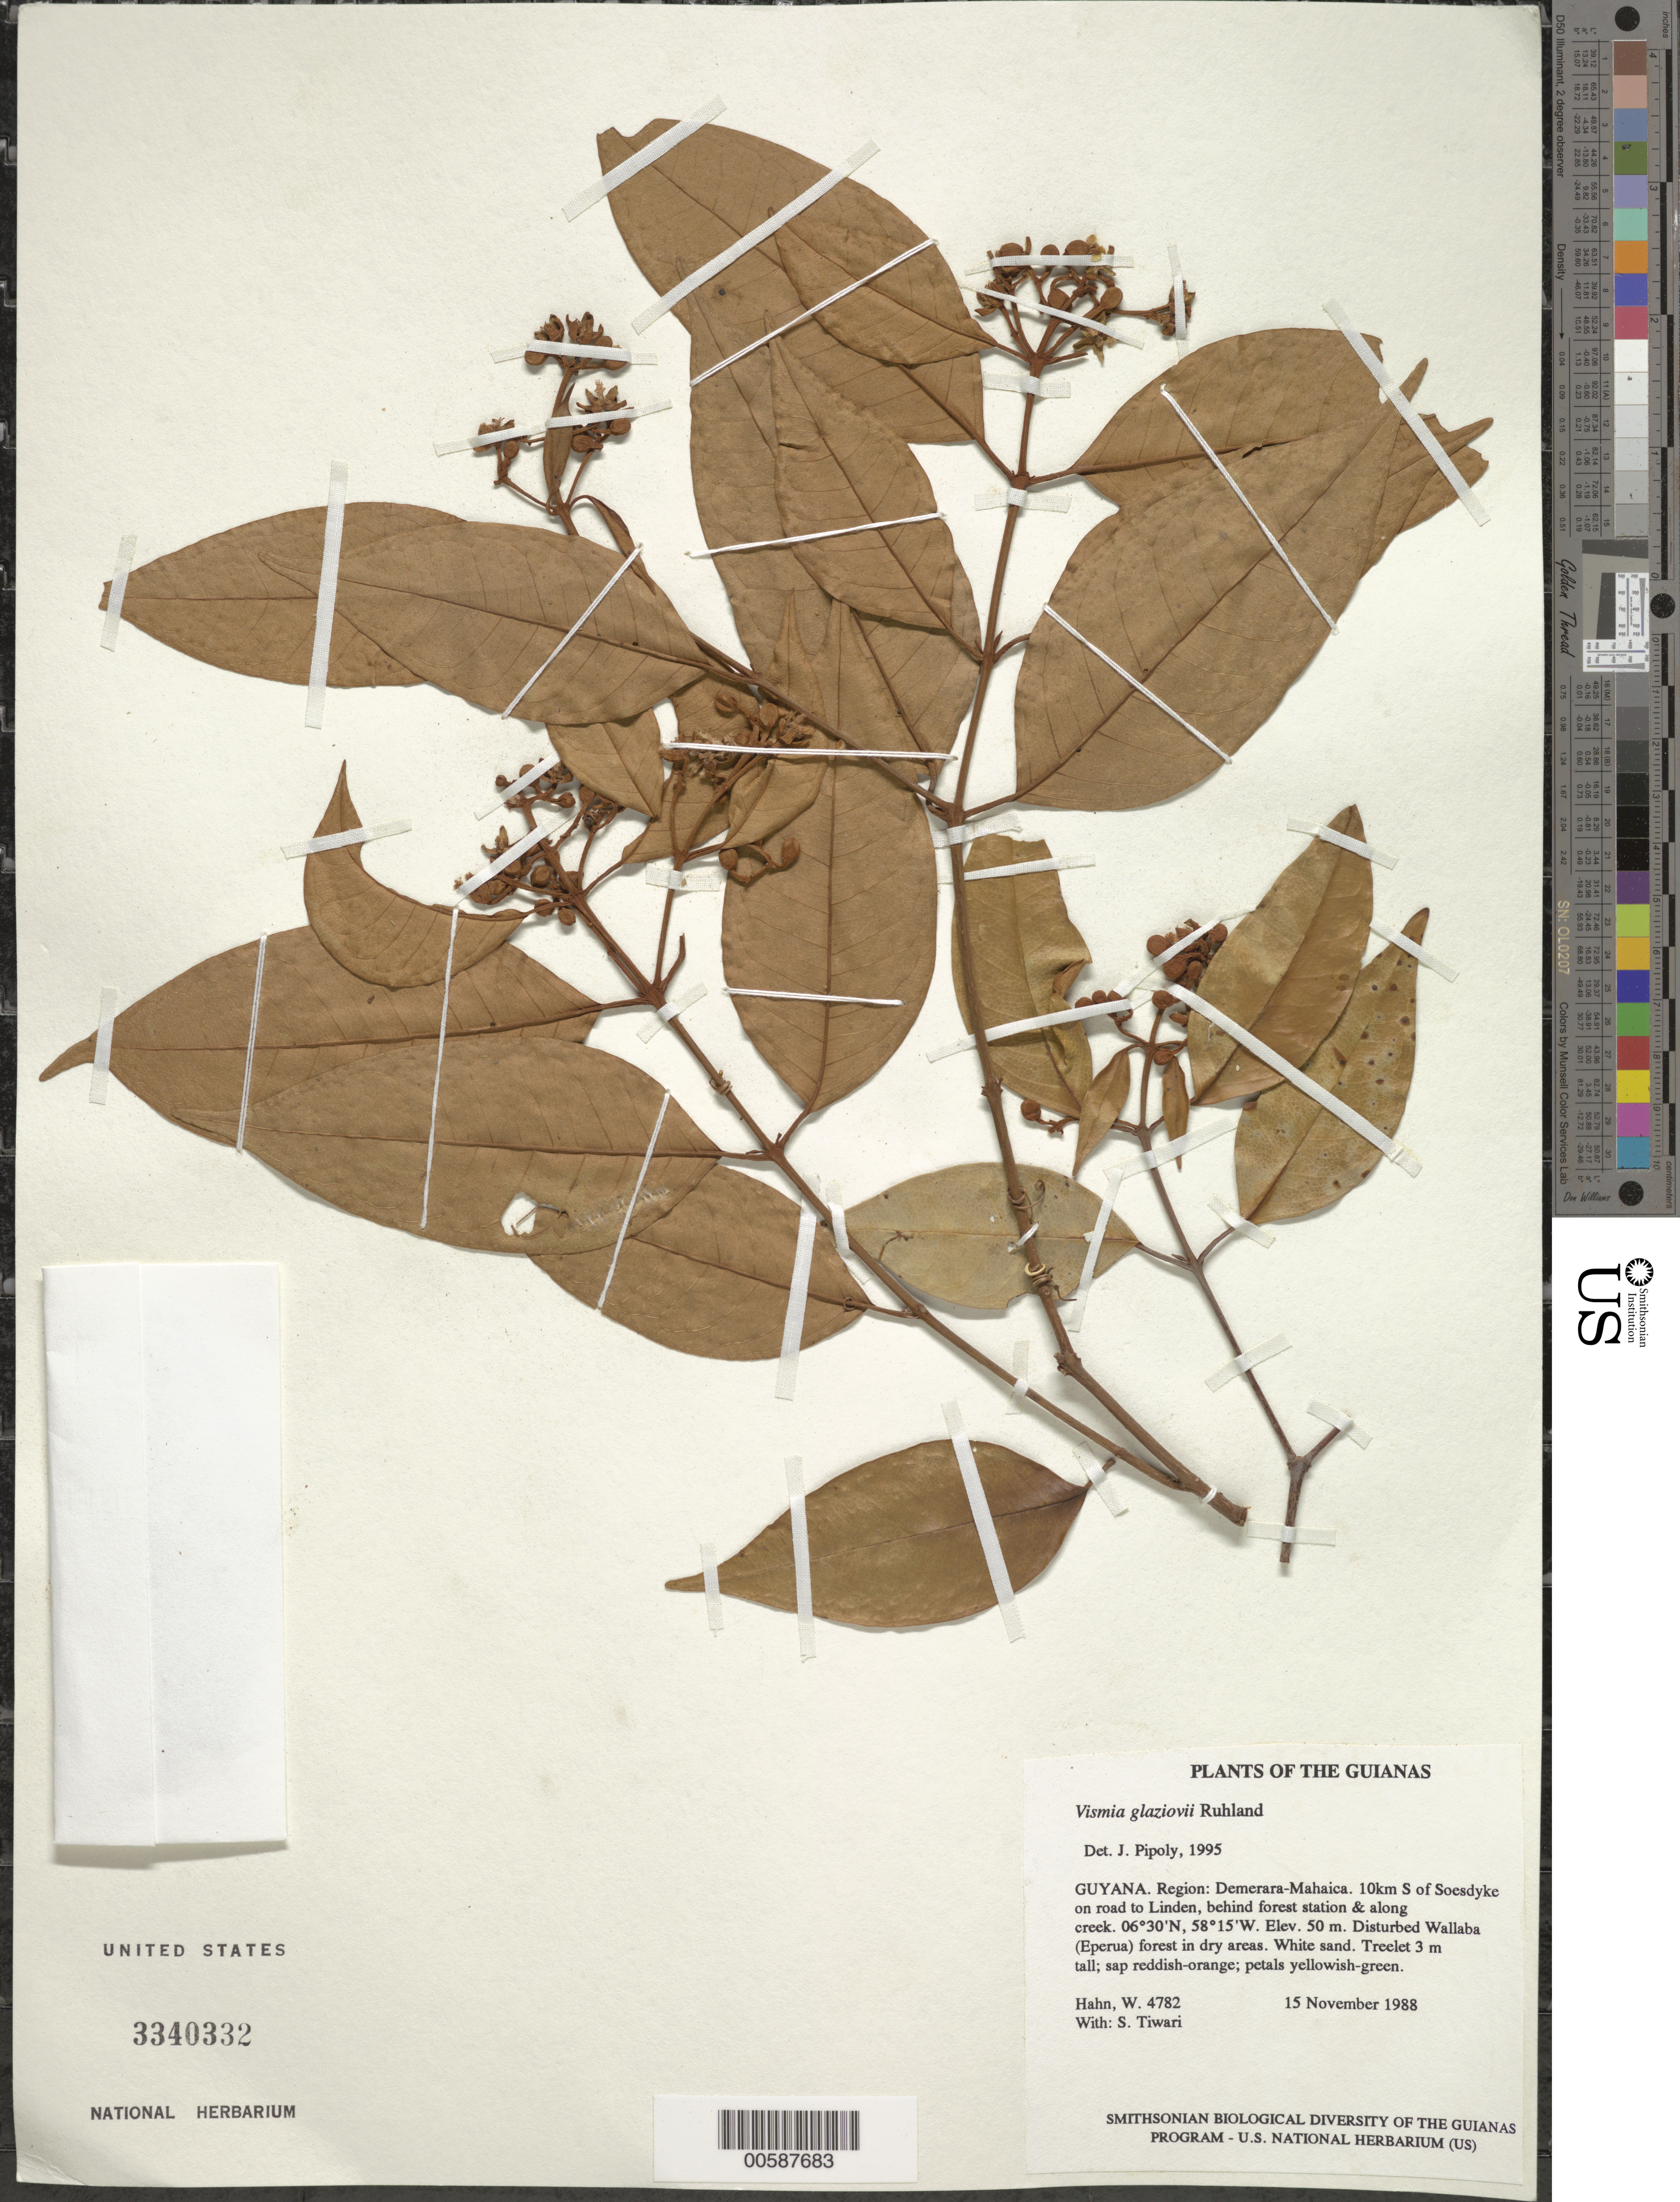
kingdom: Plantae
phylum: Tracheophyta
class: Magnoliopsida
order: Malpighiales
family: Hypericaceae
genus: Vismia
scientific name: Vismia glaziovii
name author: Ruhland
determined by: Pipoly, J. J., III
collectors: W. Hahn & S. Tiwari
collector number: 4782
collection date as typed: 15 November 1988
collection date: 1988-11-15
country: Guyana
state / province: Demerara-Mahaica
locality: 10km S of Soesdyke on road to Linden, behind forest station & along creek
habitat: Disturbed Wallaba (Eperua) forest in dry areas. White sand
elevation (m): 50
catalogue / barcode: US 3340332